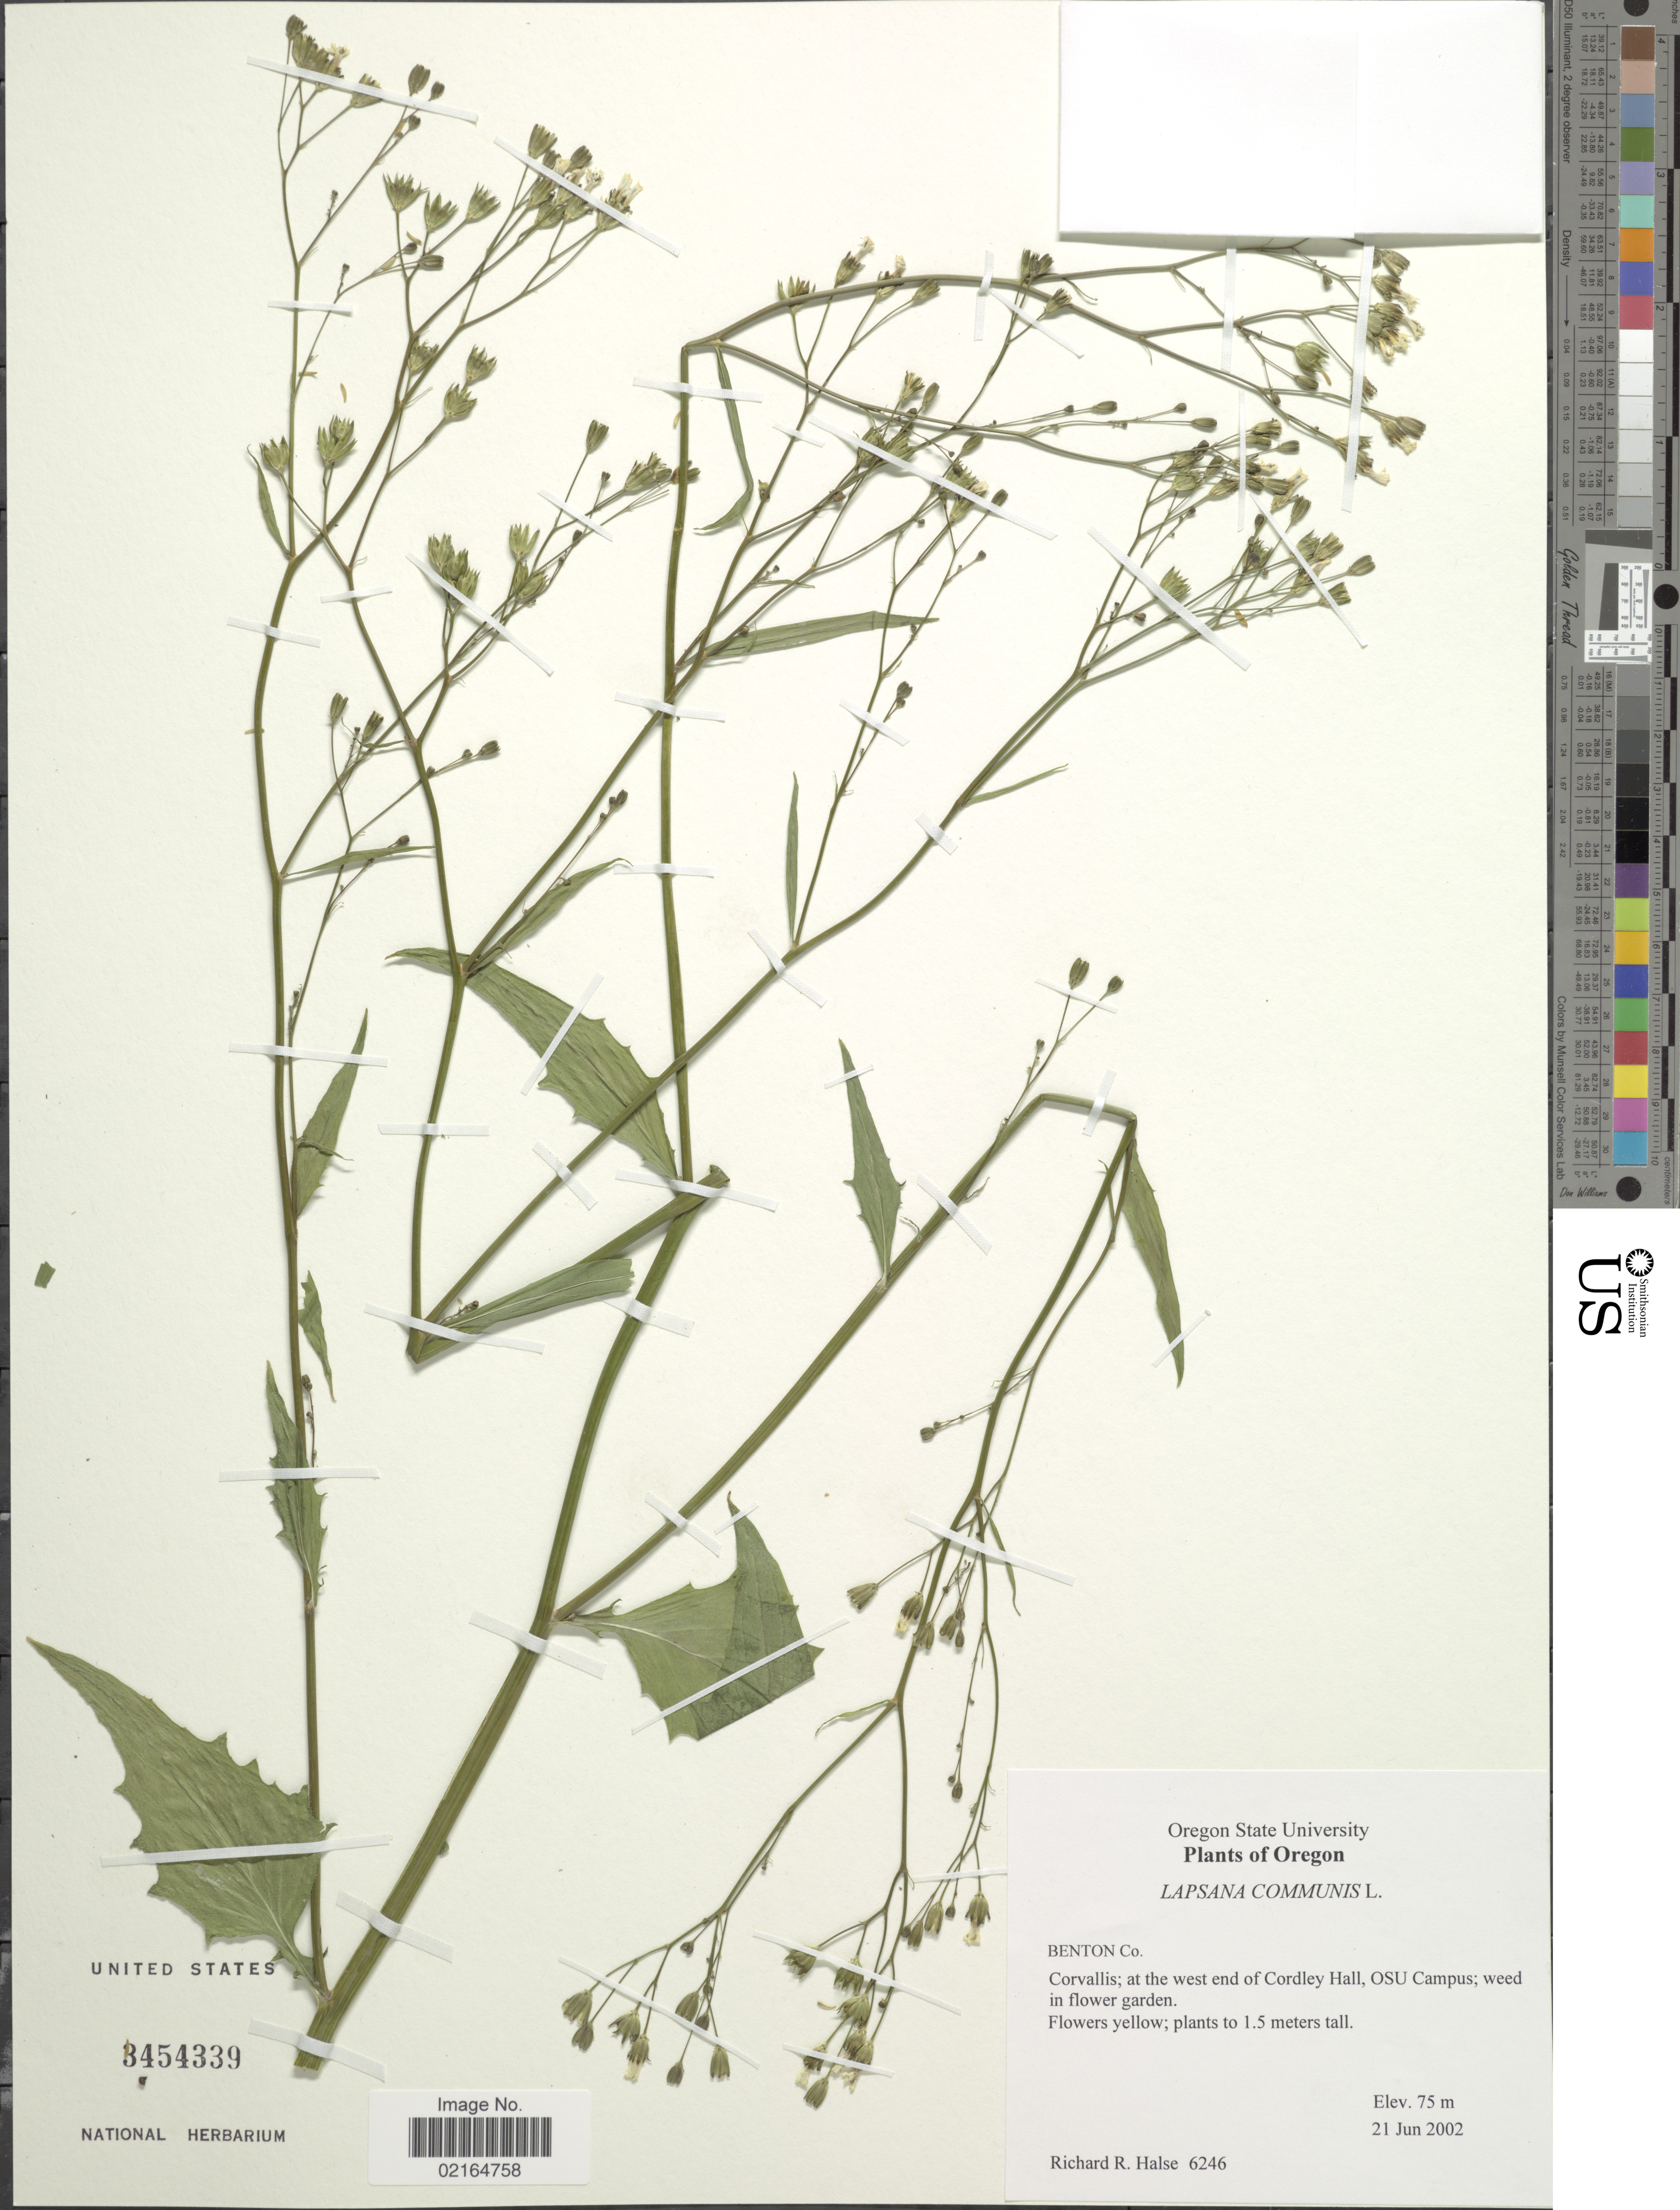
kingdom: Plantae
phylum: Tracheophyta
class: Magnoliopsida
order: Asterales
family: Asteraceae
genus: Lapsana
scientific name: Lapsana communis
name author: L.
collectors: R. Halse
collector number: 6246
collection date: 2002-06-21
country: United States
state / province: Oregon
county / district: Benton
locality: Benton Co., Corvallis; at the west end of Cordley Hall, OSU Campus; weed in flower garden.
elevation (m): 75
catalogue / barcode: US 3454339